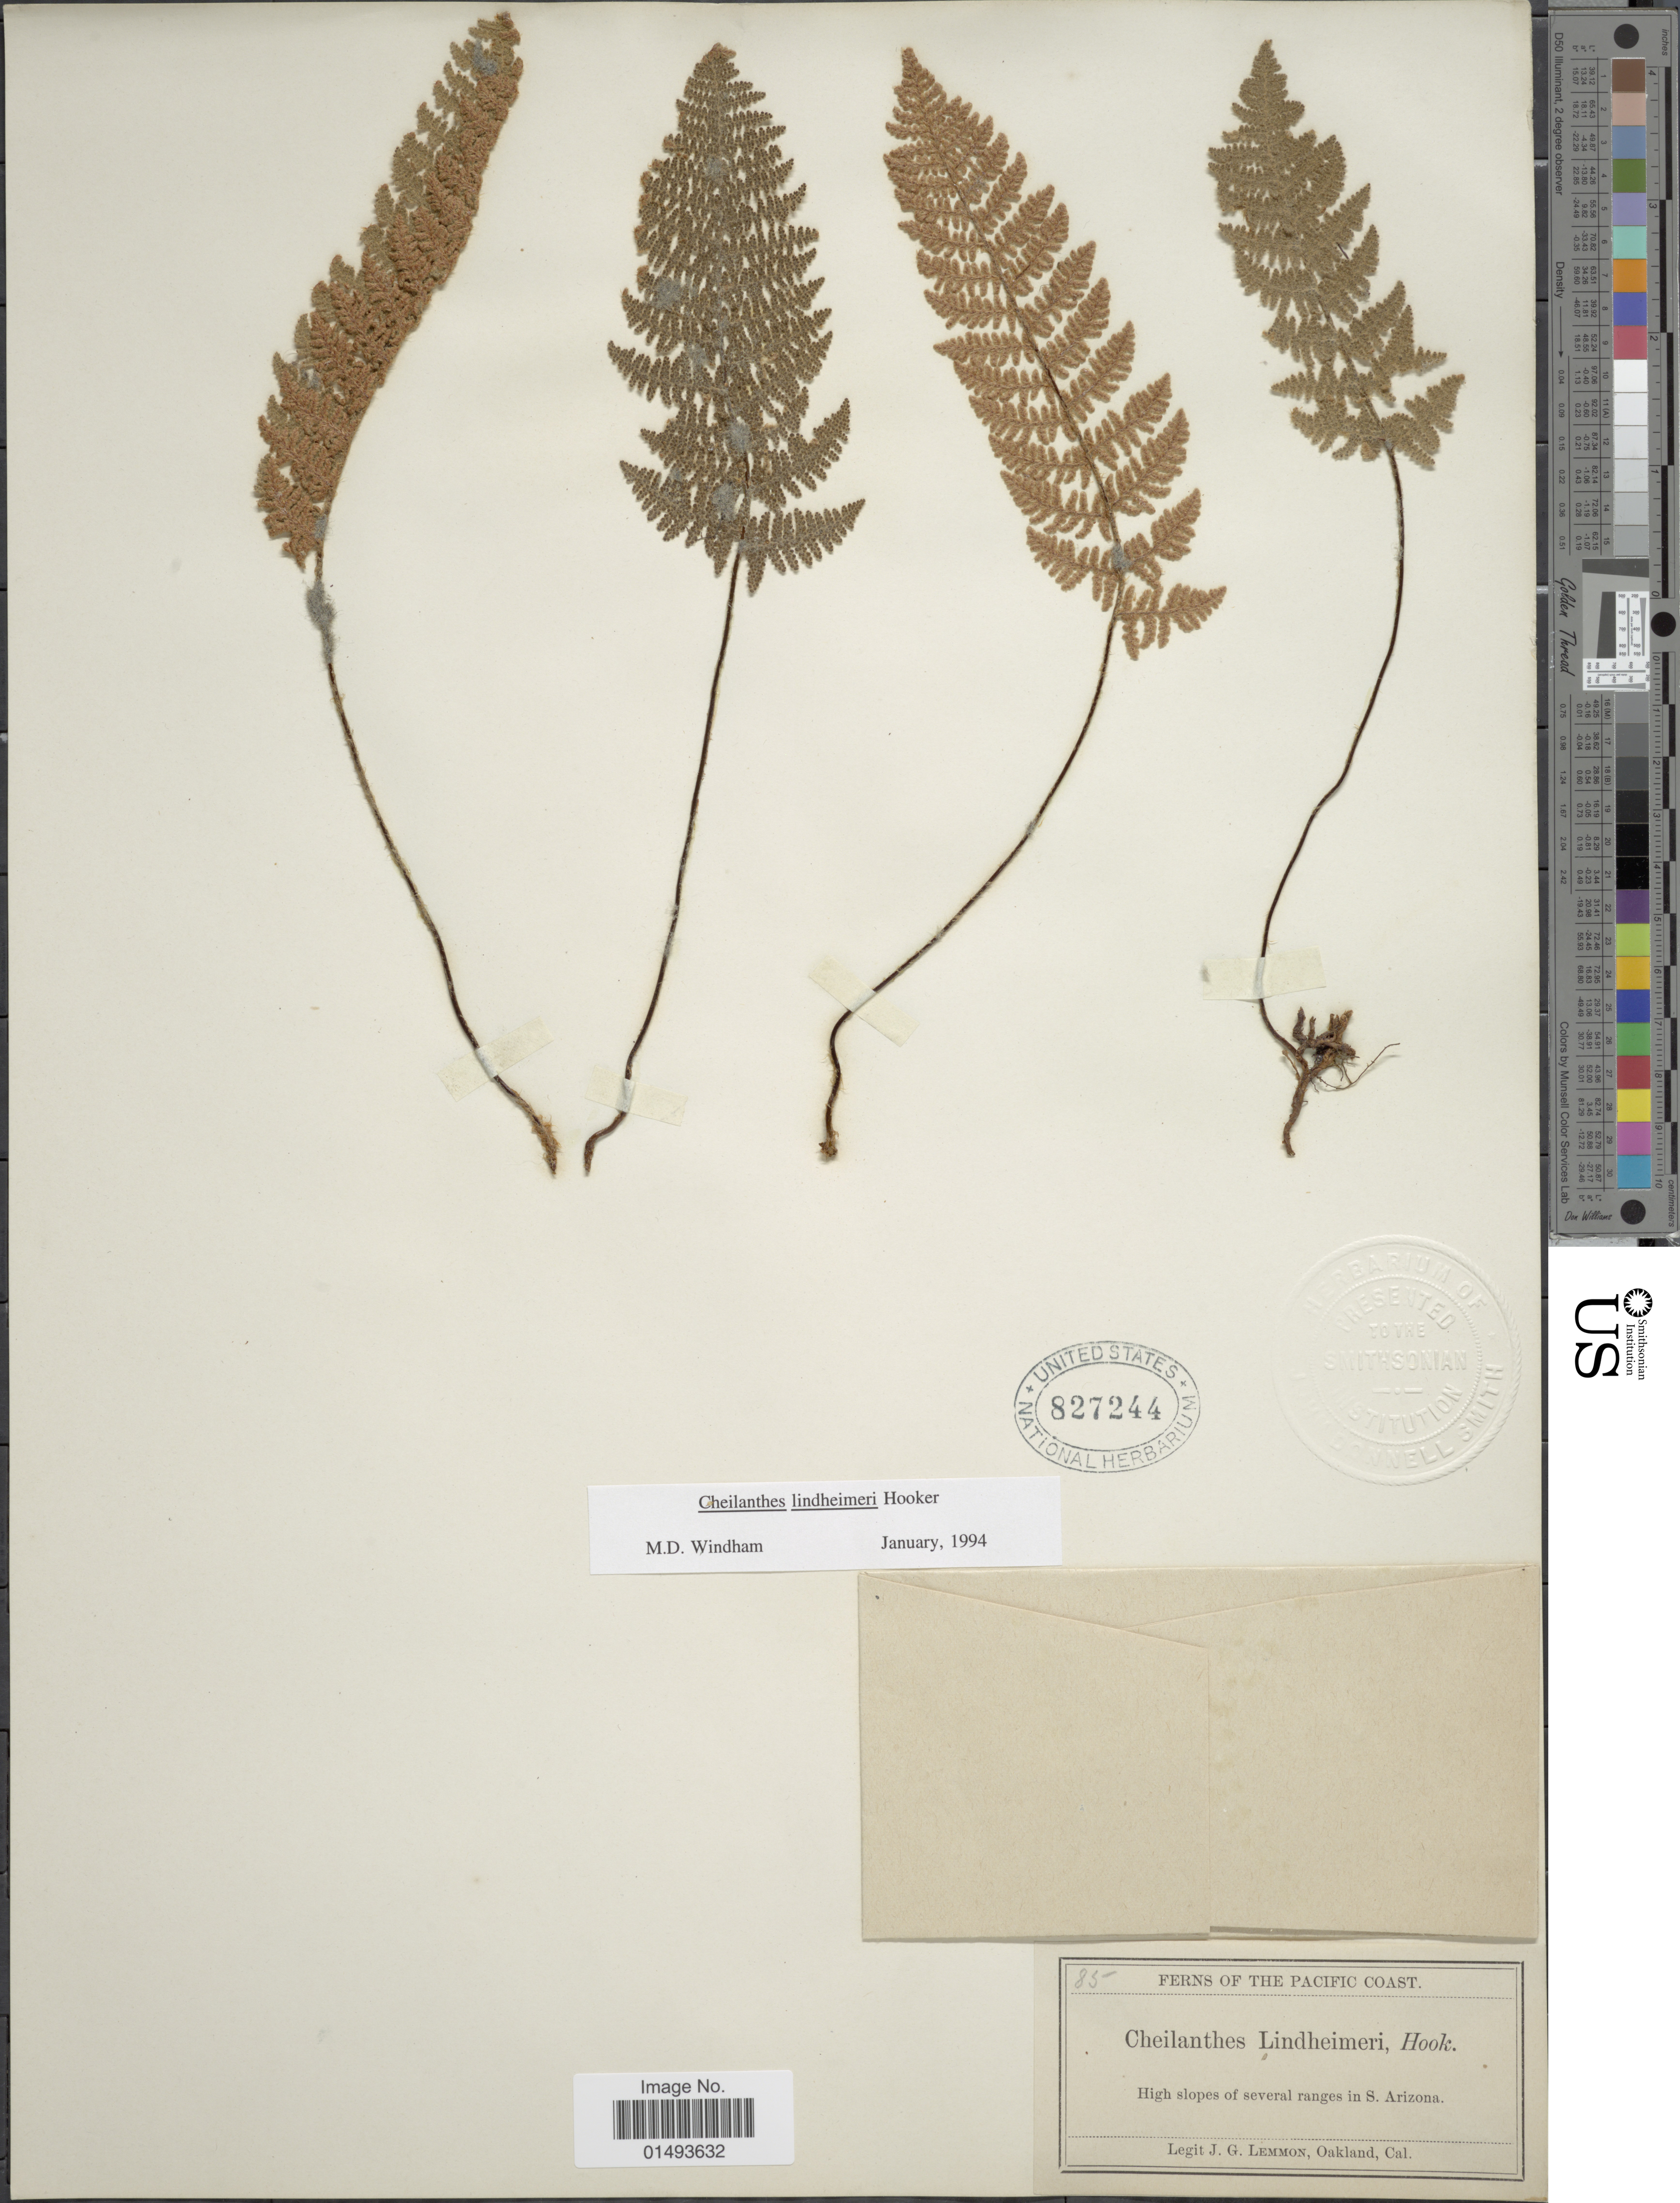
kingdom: Plantae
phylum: Tracheophyta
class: Polypodiopsida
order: Polypodiales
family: Pteridaceae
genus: Myriopteris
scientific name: Myriopteris lindheimeri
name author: (Hook.) J. Sm.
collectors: J. Lemmon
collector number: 85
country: United States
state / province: Arizona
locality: Ferns of the Pacific Coast, High Slopes of several ranges in S. Arizona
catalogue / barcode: US 82724